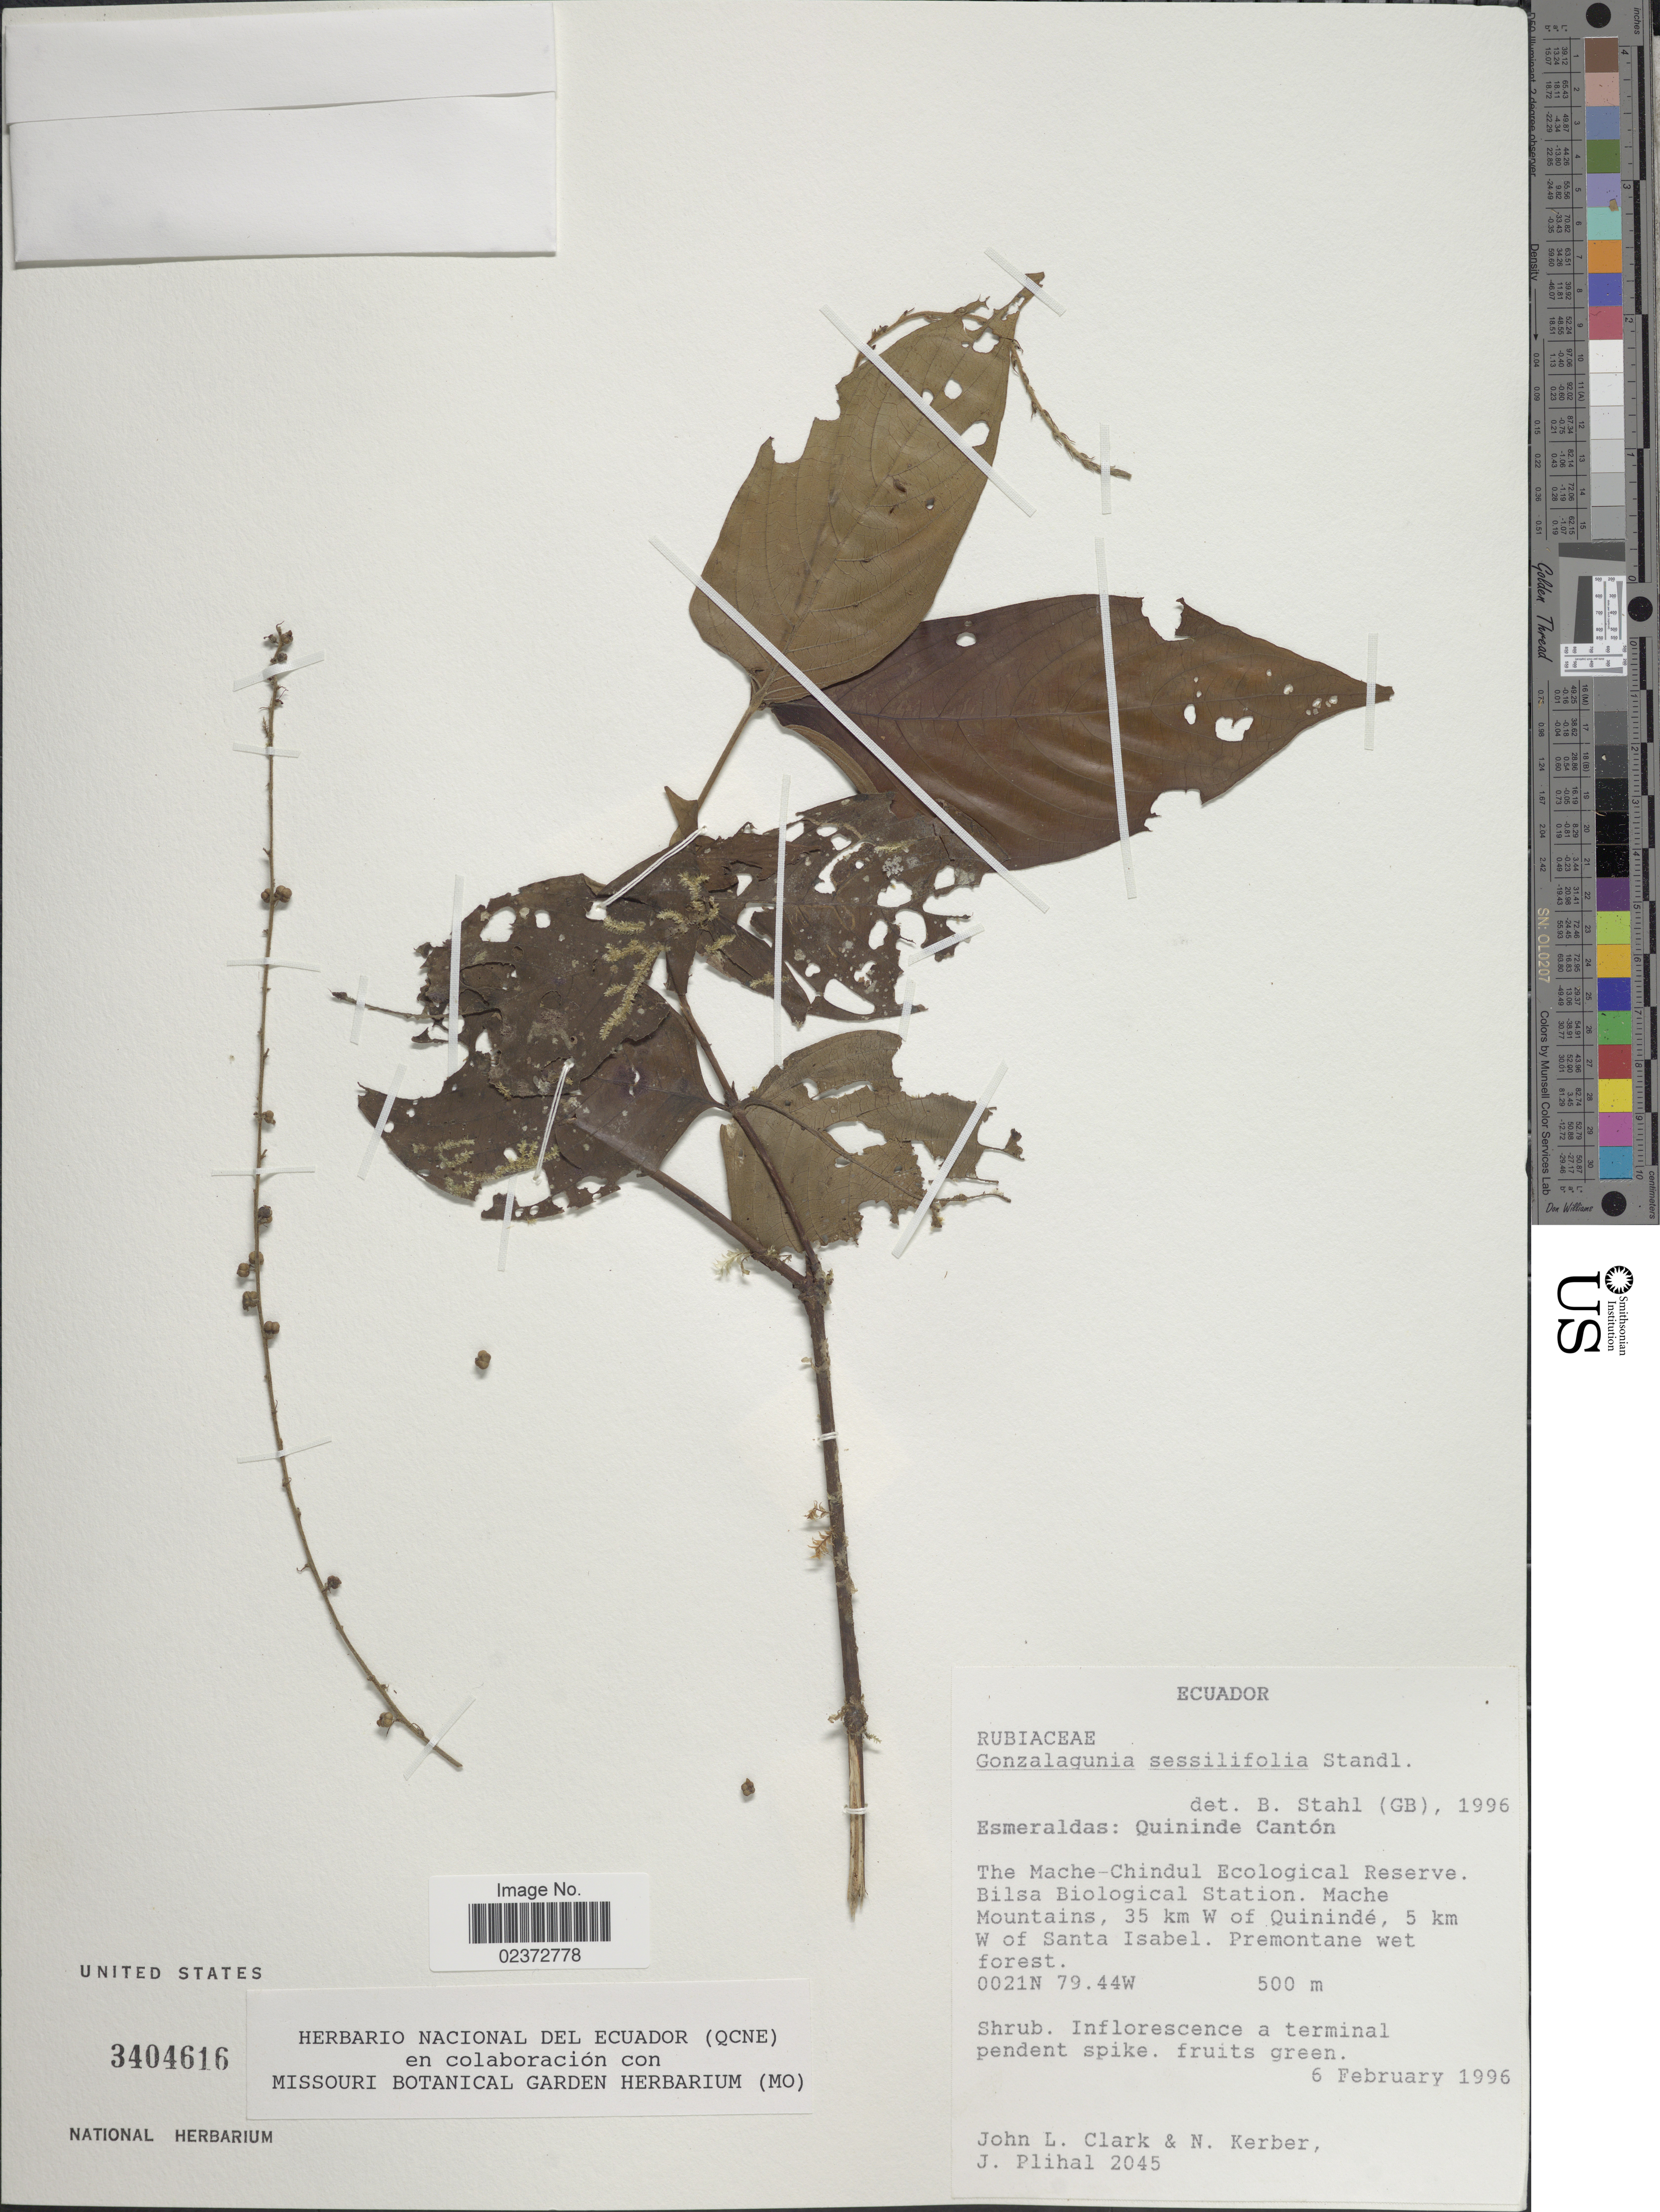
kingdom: Plantae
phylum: Tracheophyta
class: Magnoliopsida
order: Gentianales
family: Rubiaceae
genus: Gonzalagunia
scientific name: Gonzalagunia sessilifolia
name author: Standl.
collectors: J. L. Clark, N. Kerber & J. Plihal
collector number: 2045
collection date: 1996-02-06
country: Ecuador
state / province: Esmeraldas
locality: Quininde Cantón, The Mache-Chindul Ecological Reserve. Bilsa Biological Station. Mache Mountains, 35 km W of Quinindé, 5 km W of Santa Isabel. Premontane wet forest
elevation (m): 500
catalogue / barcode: US 3404616